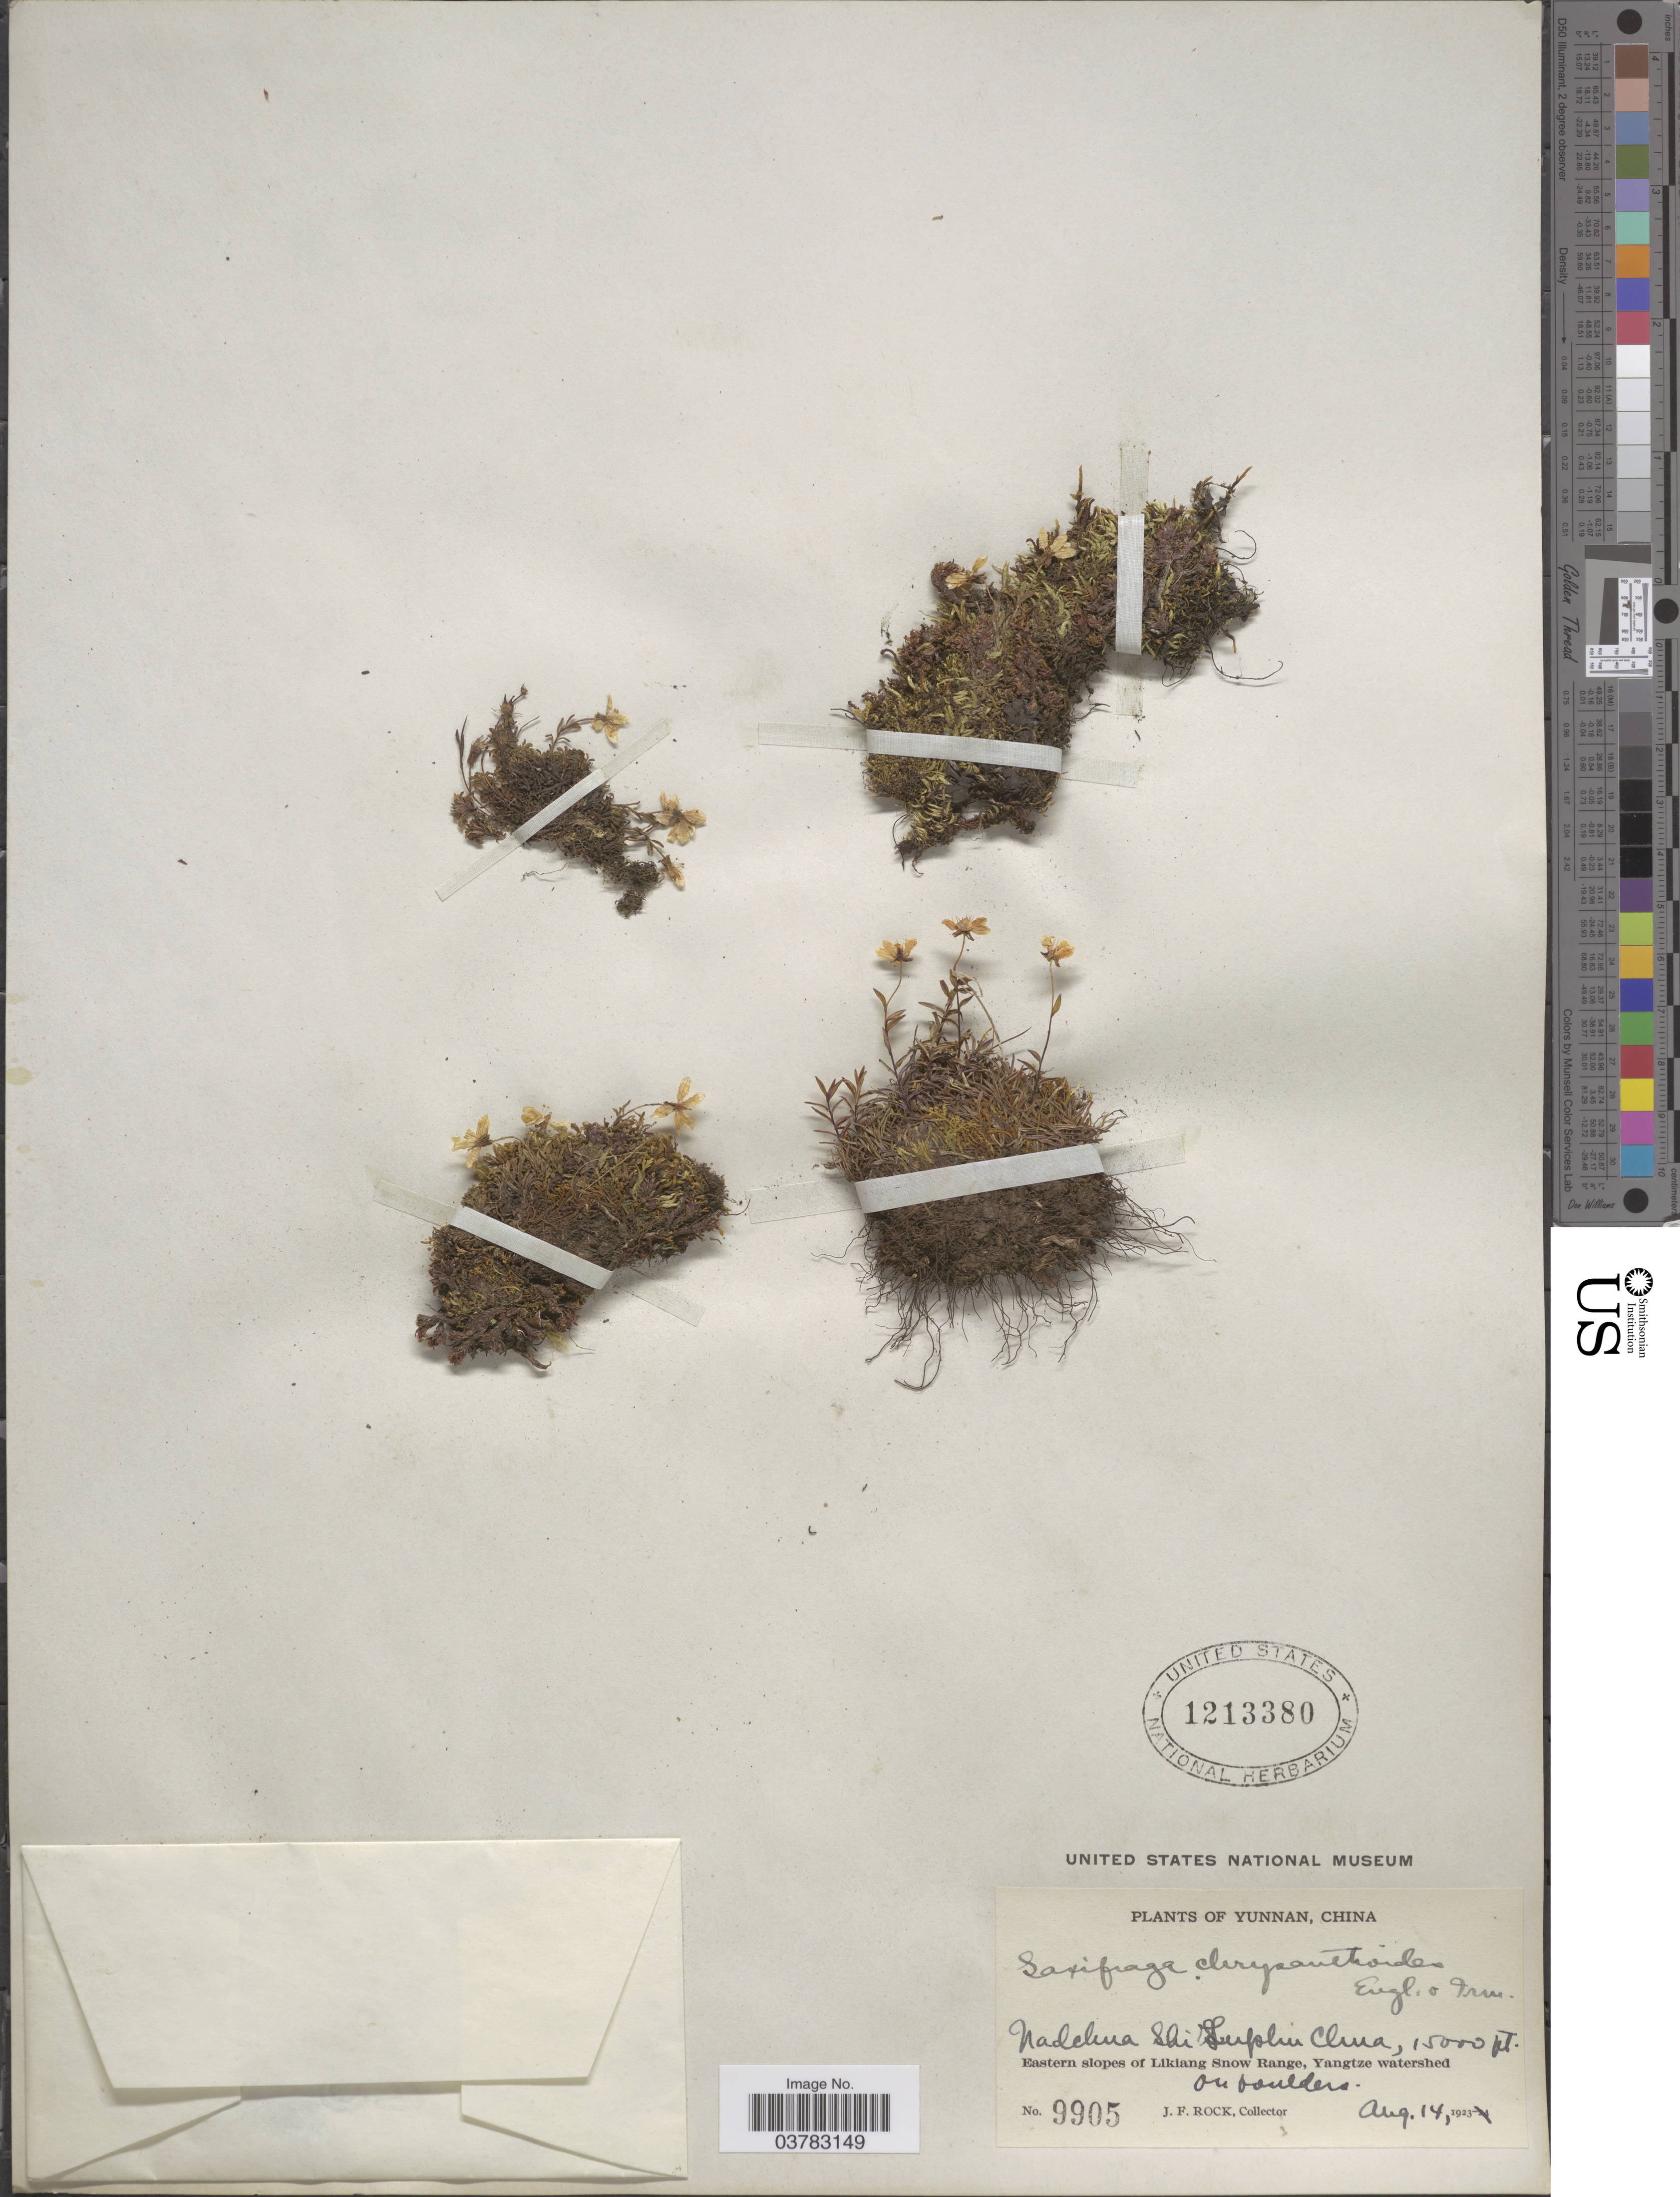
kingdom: Plantae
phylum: Tracheophyta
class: Magnoliopsida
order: Saxifragales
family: Saxifragaceae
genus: Saxifraga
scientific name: Saxifraga chrysanthoides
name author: Engl. & Irmsch.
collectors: J. Rock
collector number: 9905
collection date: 1923-08-14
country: China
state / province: Yunnan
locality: Nadelima Shi Huplin. [interpreted] Eastern slopes of Likiang Snow Range, Yangtze watershed.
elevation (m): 4572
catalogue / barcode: US 1213380